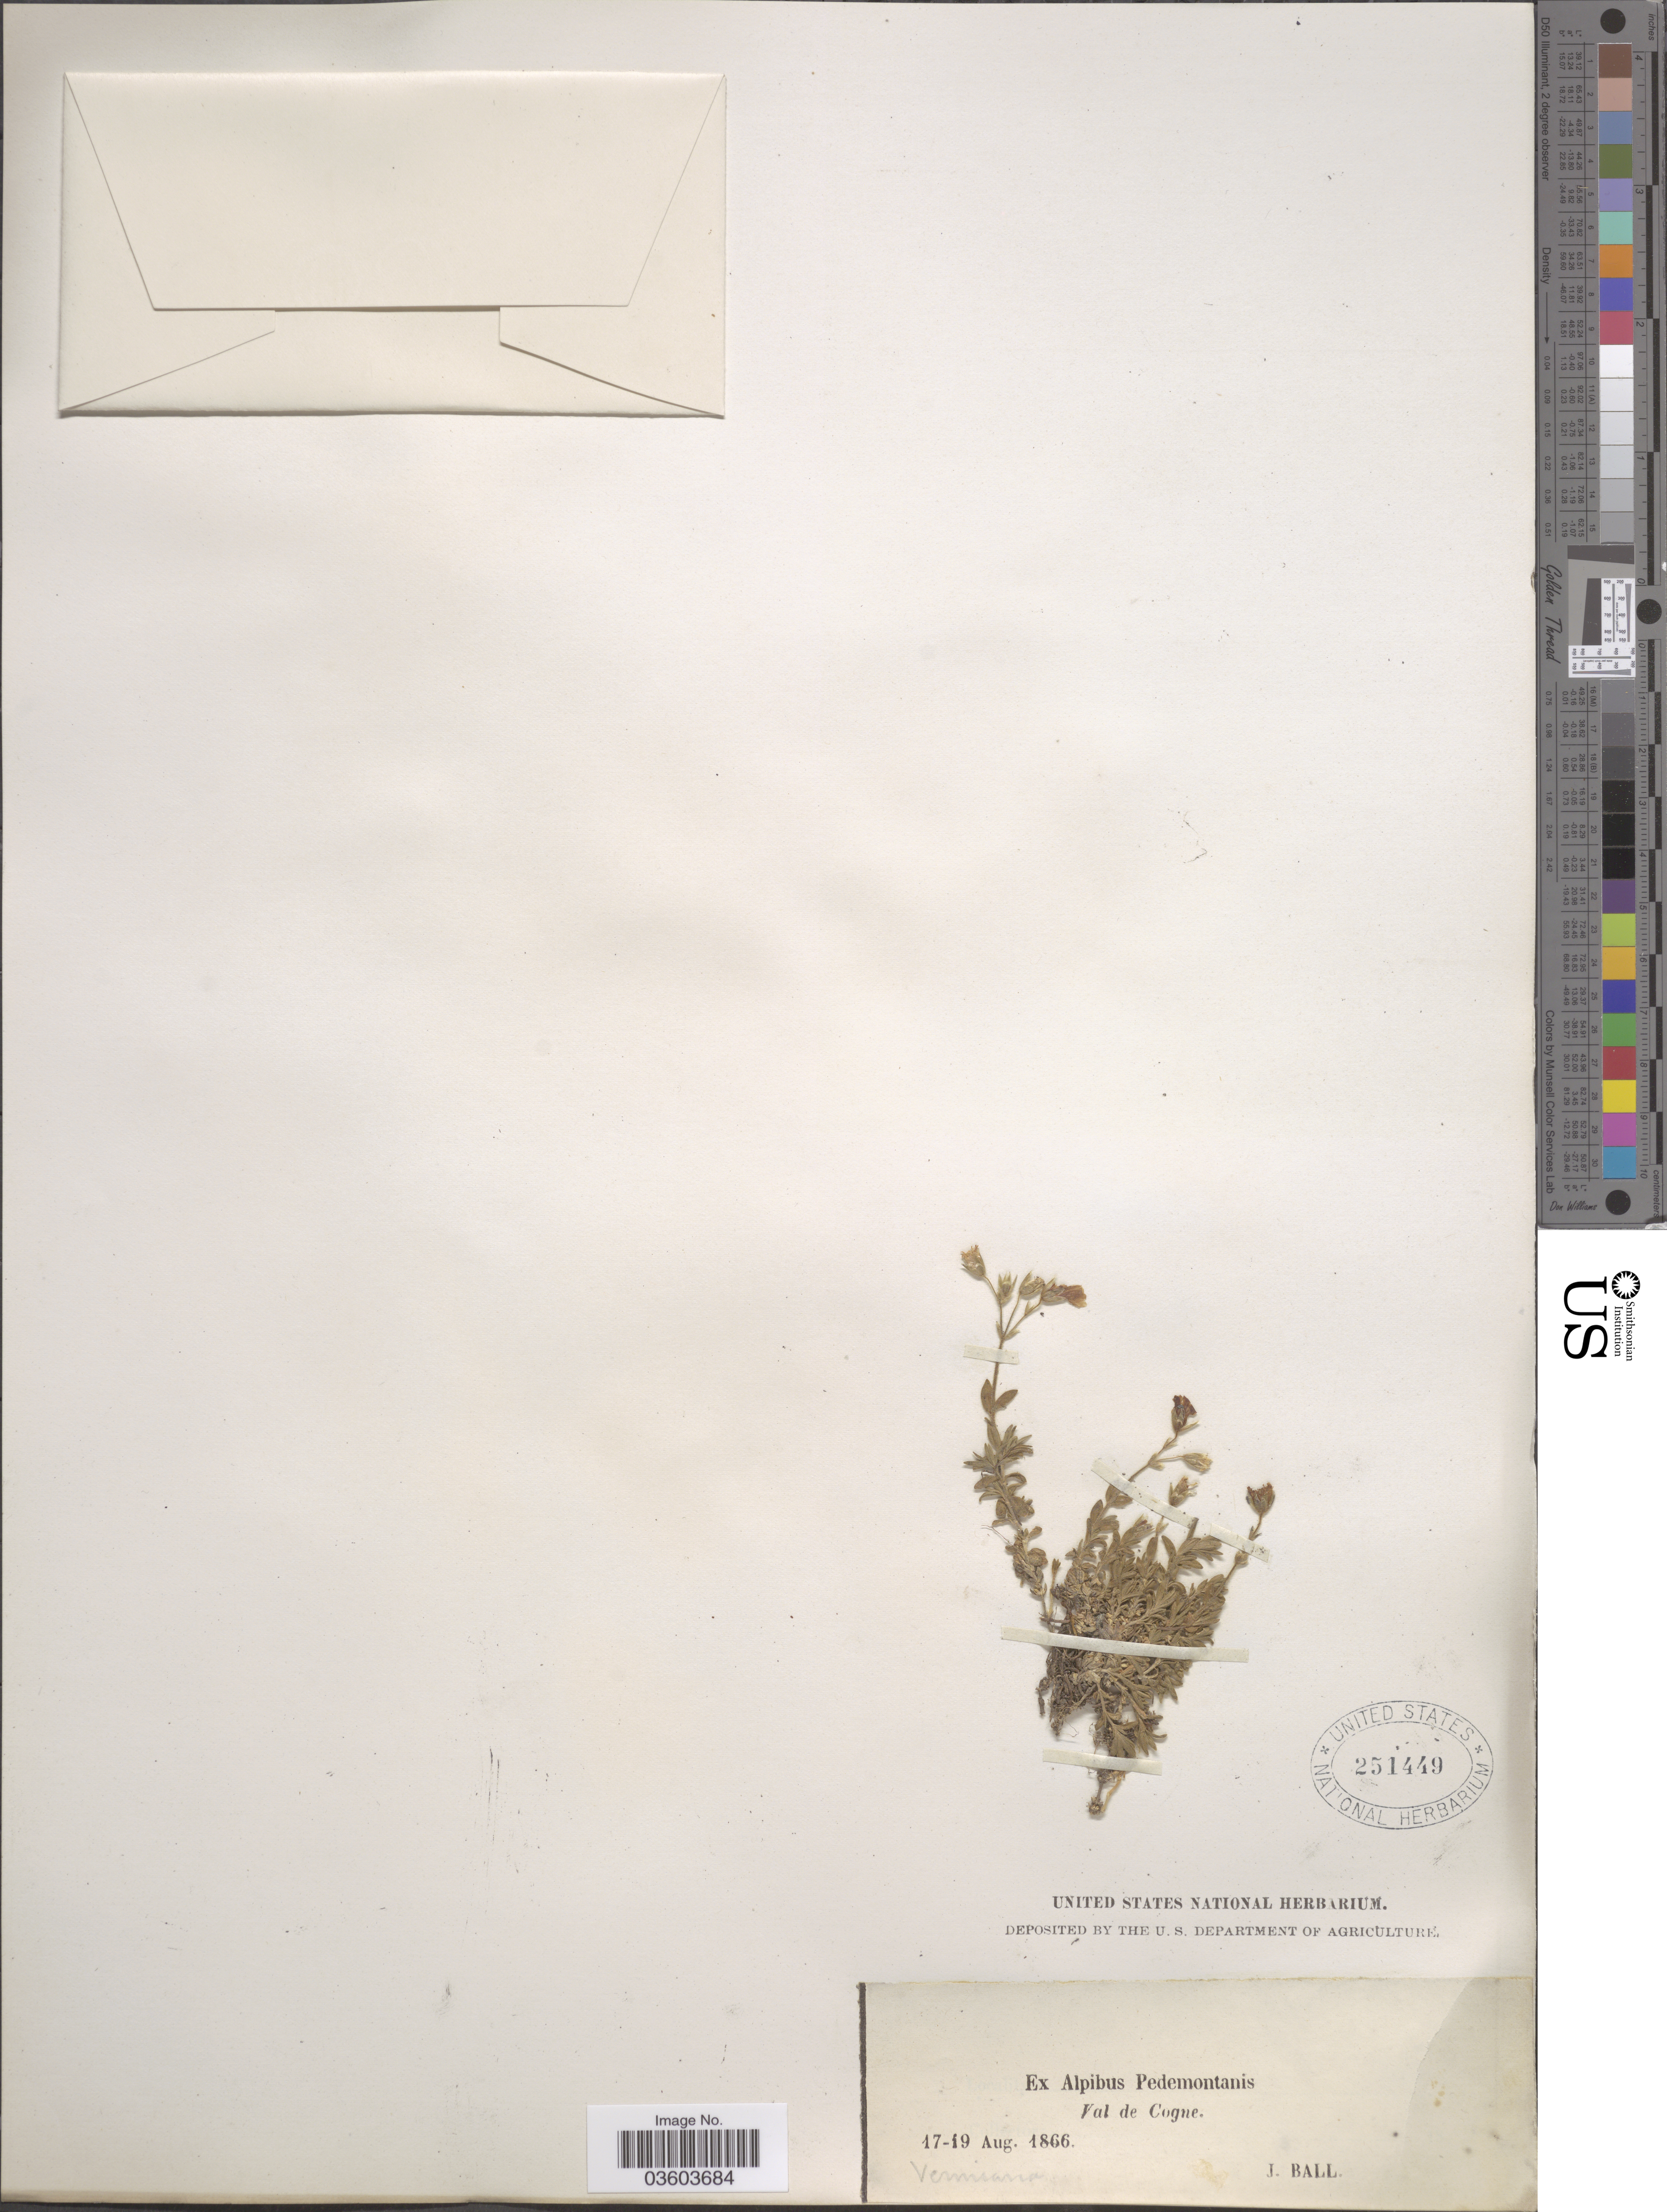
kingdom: Plantae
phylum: Tracheophyta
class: Magnoliopsida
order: Caryophyllales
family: Caryophyllaceae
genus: Cerastium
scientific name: Cerastium sp.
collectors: J. Ball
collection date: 1866-08-17/1866-08-19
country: Italy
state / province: Piedmont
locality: Ex Alpibus Pedemontanis. Val de Cogne. Vermiana.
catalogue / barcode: US 251449